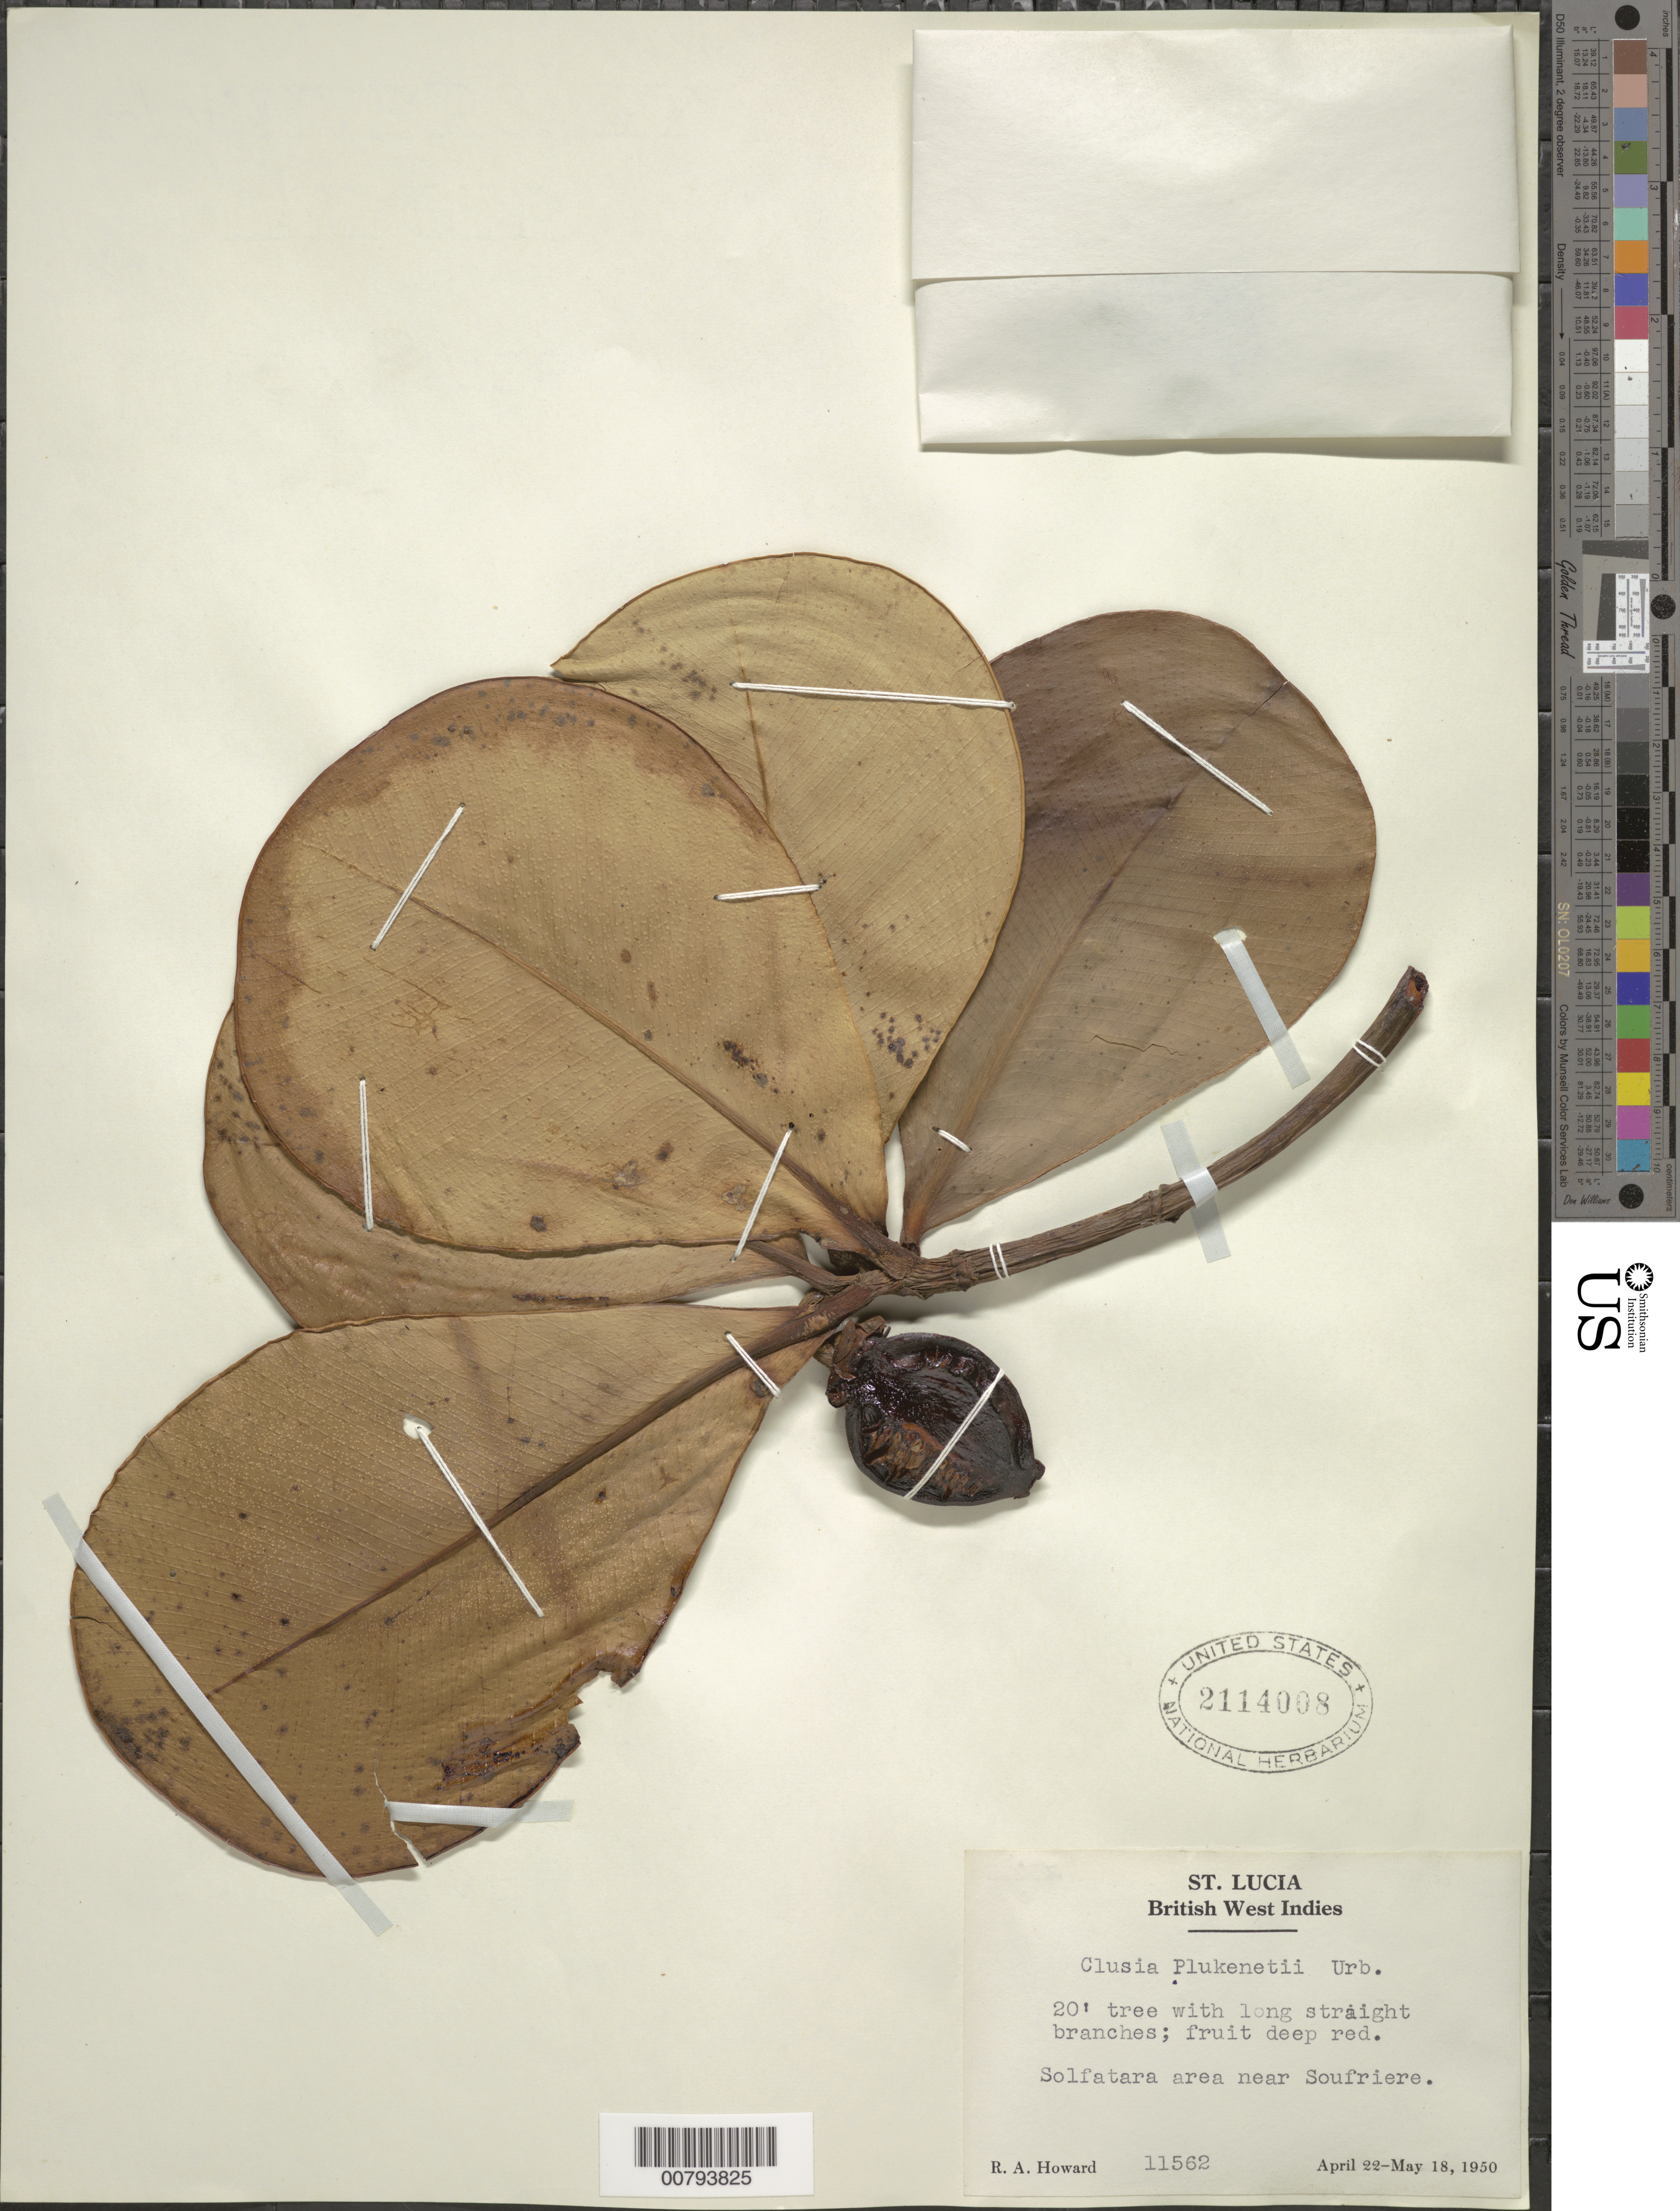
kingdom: Plantae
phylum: Tracheophyta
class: Magnoliopsida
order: Malpighiales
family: Clusiaceae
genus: Clusia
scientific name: Clusia plukenetii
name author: Urb.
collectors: R. A. Howard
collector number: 11562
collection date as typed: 22 Apr 1950 to 18 May 1950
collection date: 1950-04-22/1950-05-18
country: St. Lucia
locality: Solfatara are near Soufriere.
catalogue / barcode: US 2114008